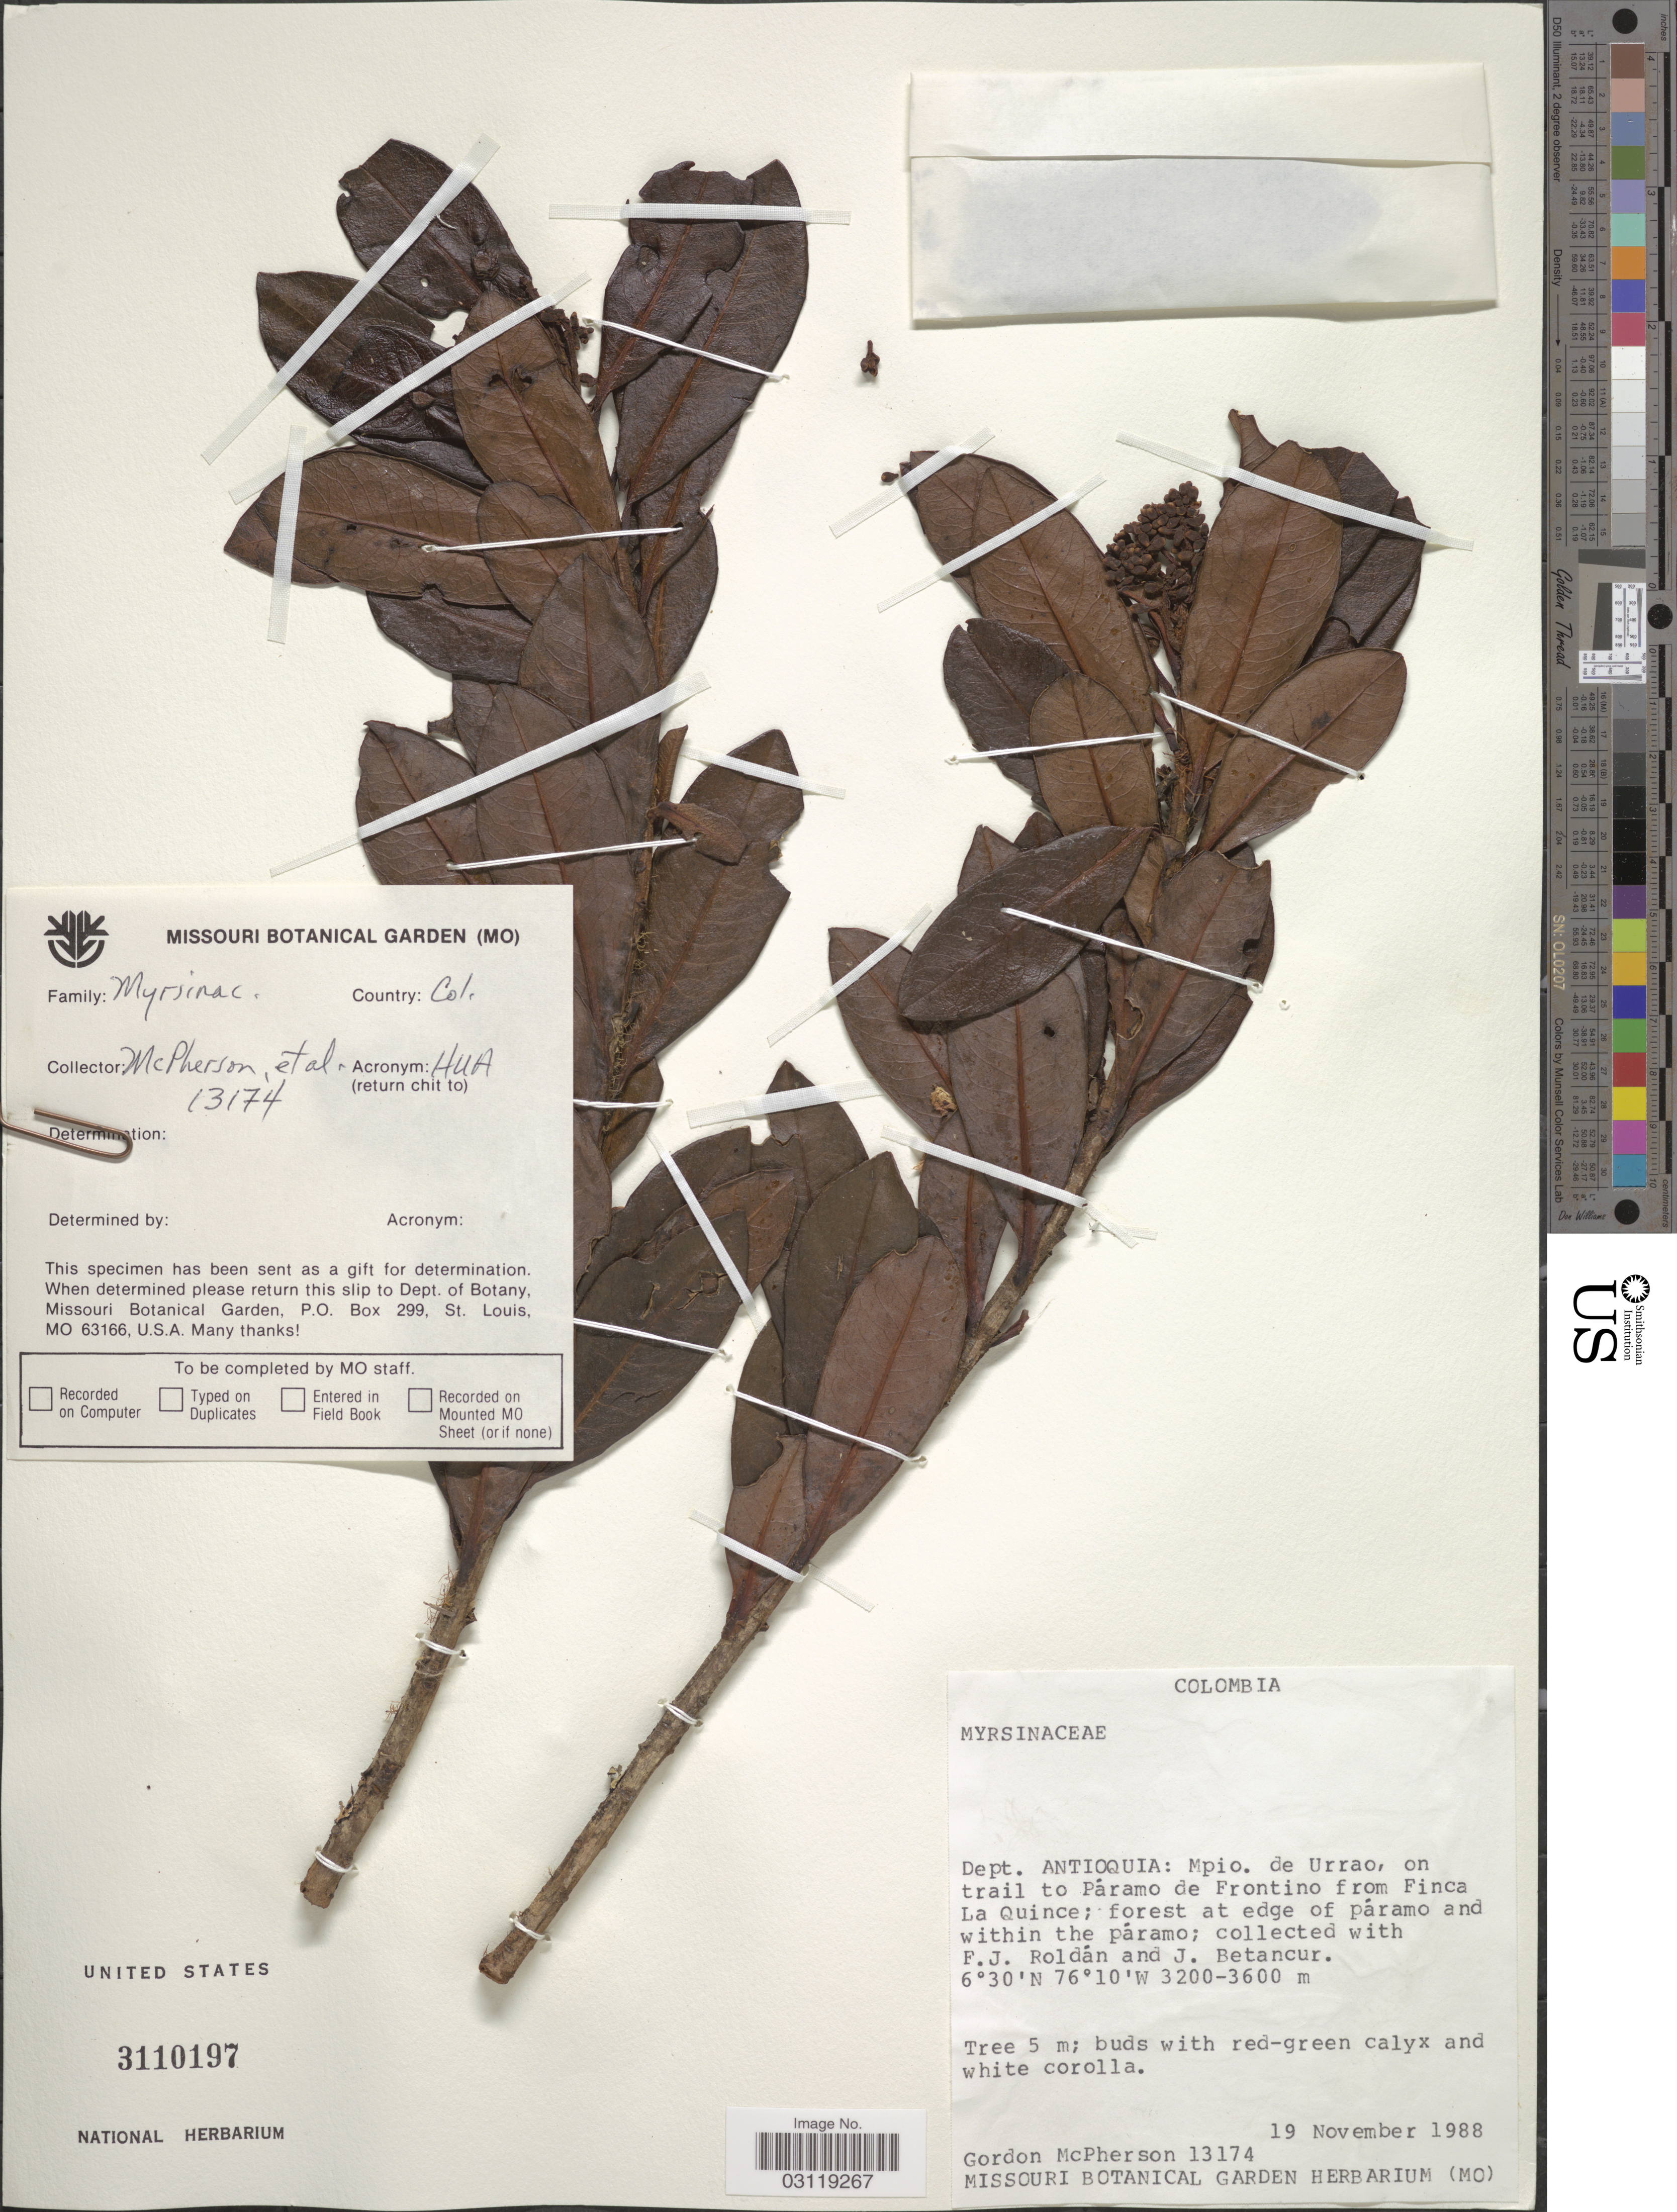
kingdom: Plantae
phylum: Tracheophyta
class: Magnoliopsida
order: Ericales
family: Primulaceae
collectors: G. D. McPherson, F. J. Roldán & J. Betancur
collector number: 13174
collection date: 1988-11-19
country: Colombia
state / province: Antioquia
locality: Dept. Antioquia: Mpio. de Urrao, on trail to Páramo de Frontino from Finca La Quince; forest at edge of páramo and within the páramo.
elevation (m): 3200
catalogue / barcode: US 3110197